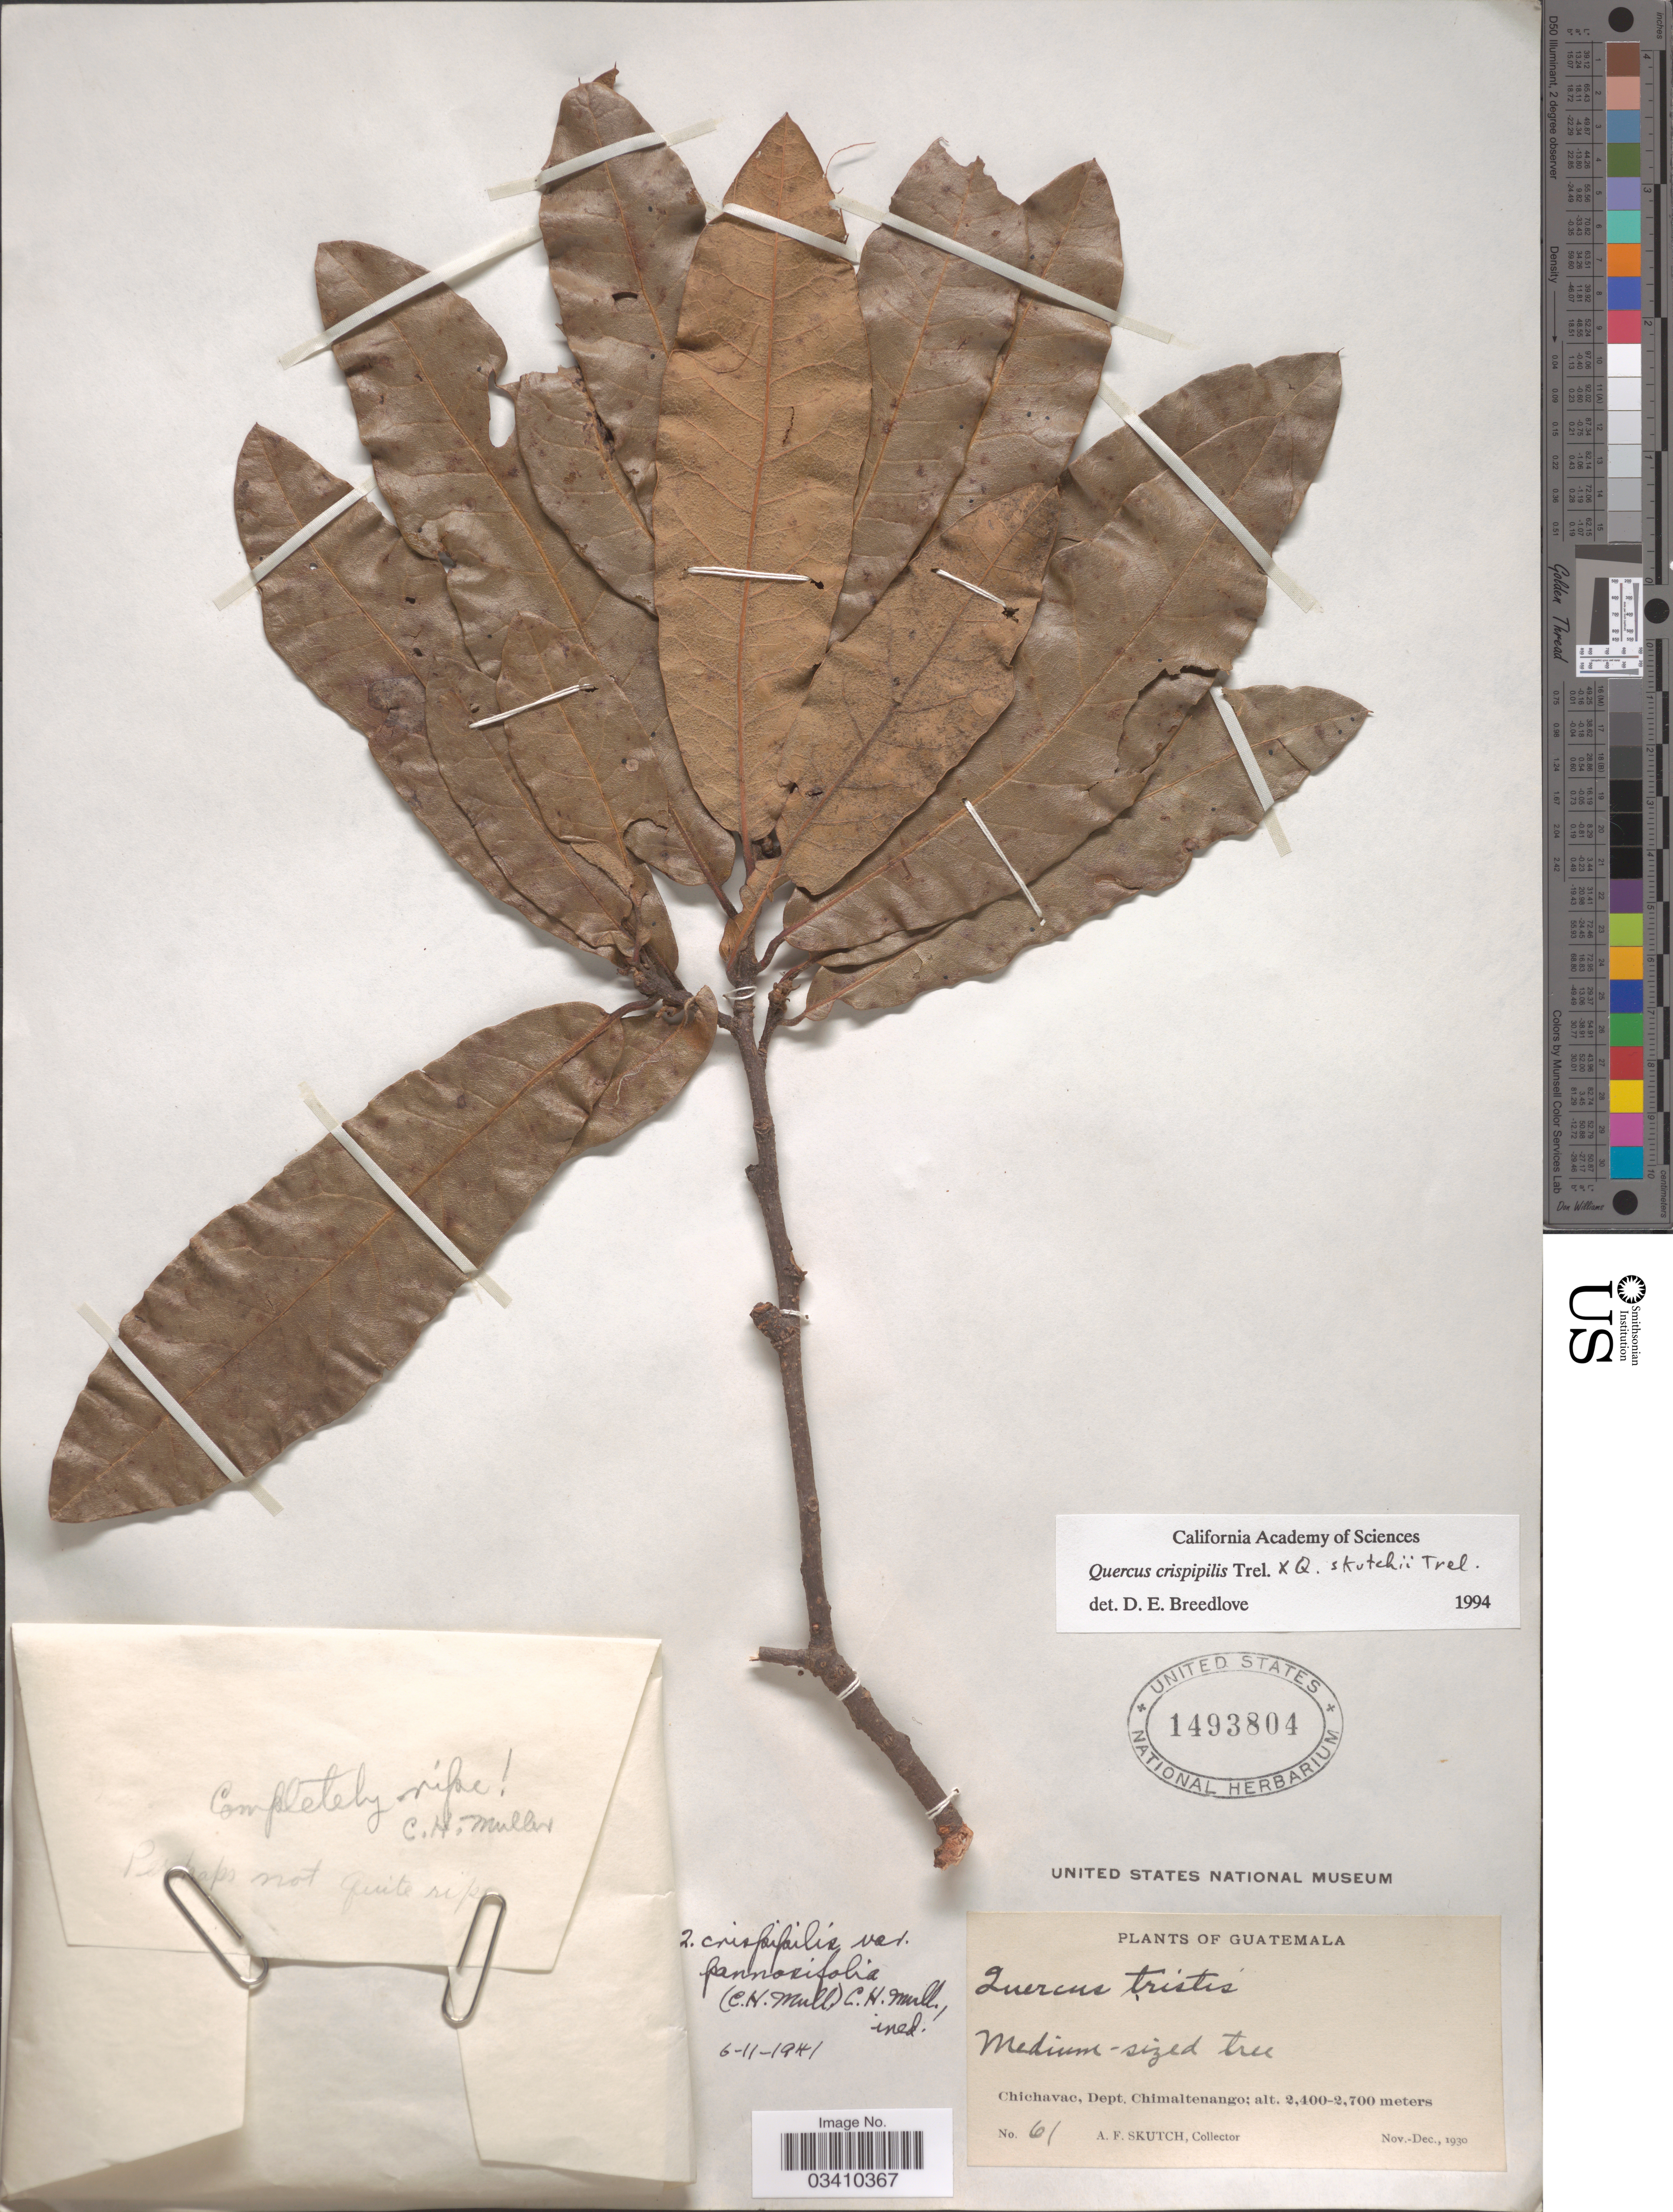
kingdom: Plantae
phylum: Tracheophyta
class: Magnoliopsida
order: Fagales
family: Fagaceae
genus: Quercus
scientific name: Quercus crispipilis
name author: Trel.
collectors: A. F. Skutch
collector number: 61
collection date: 1930-11/1930-12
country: Guatemala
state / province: Chimaltenango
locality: Chichavac, Dept. Chimaltenango.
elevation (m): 2400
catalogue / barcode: US 1493804